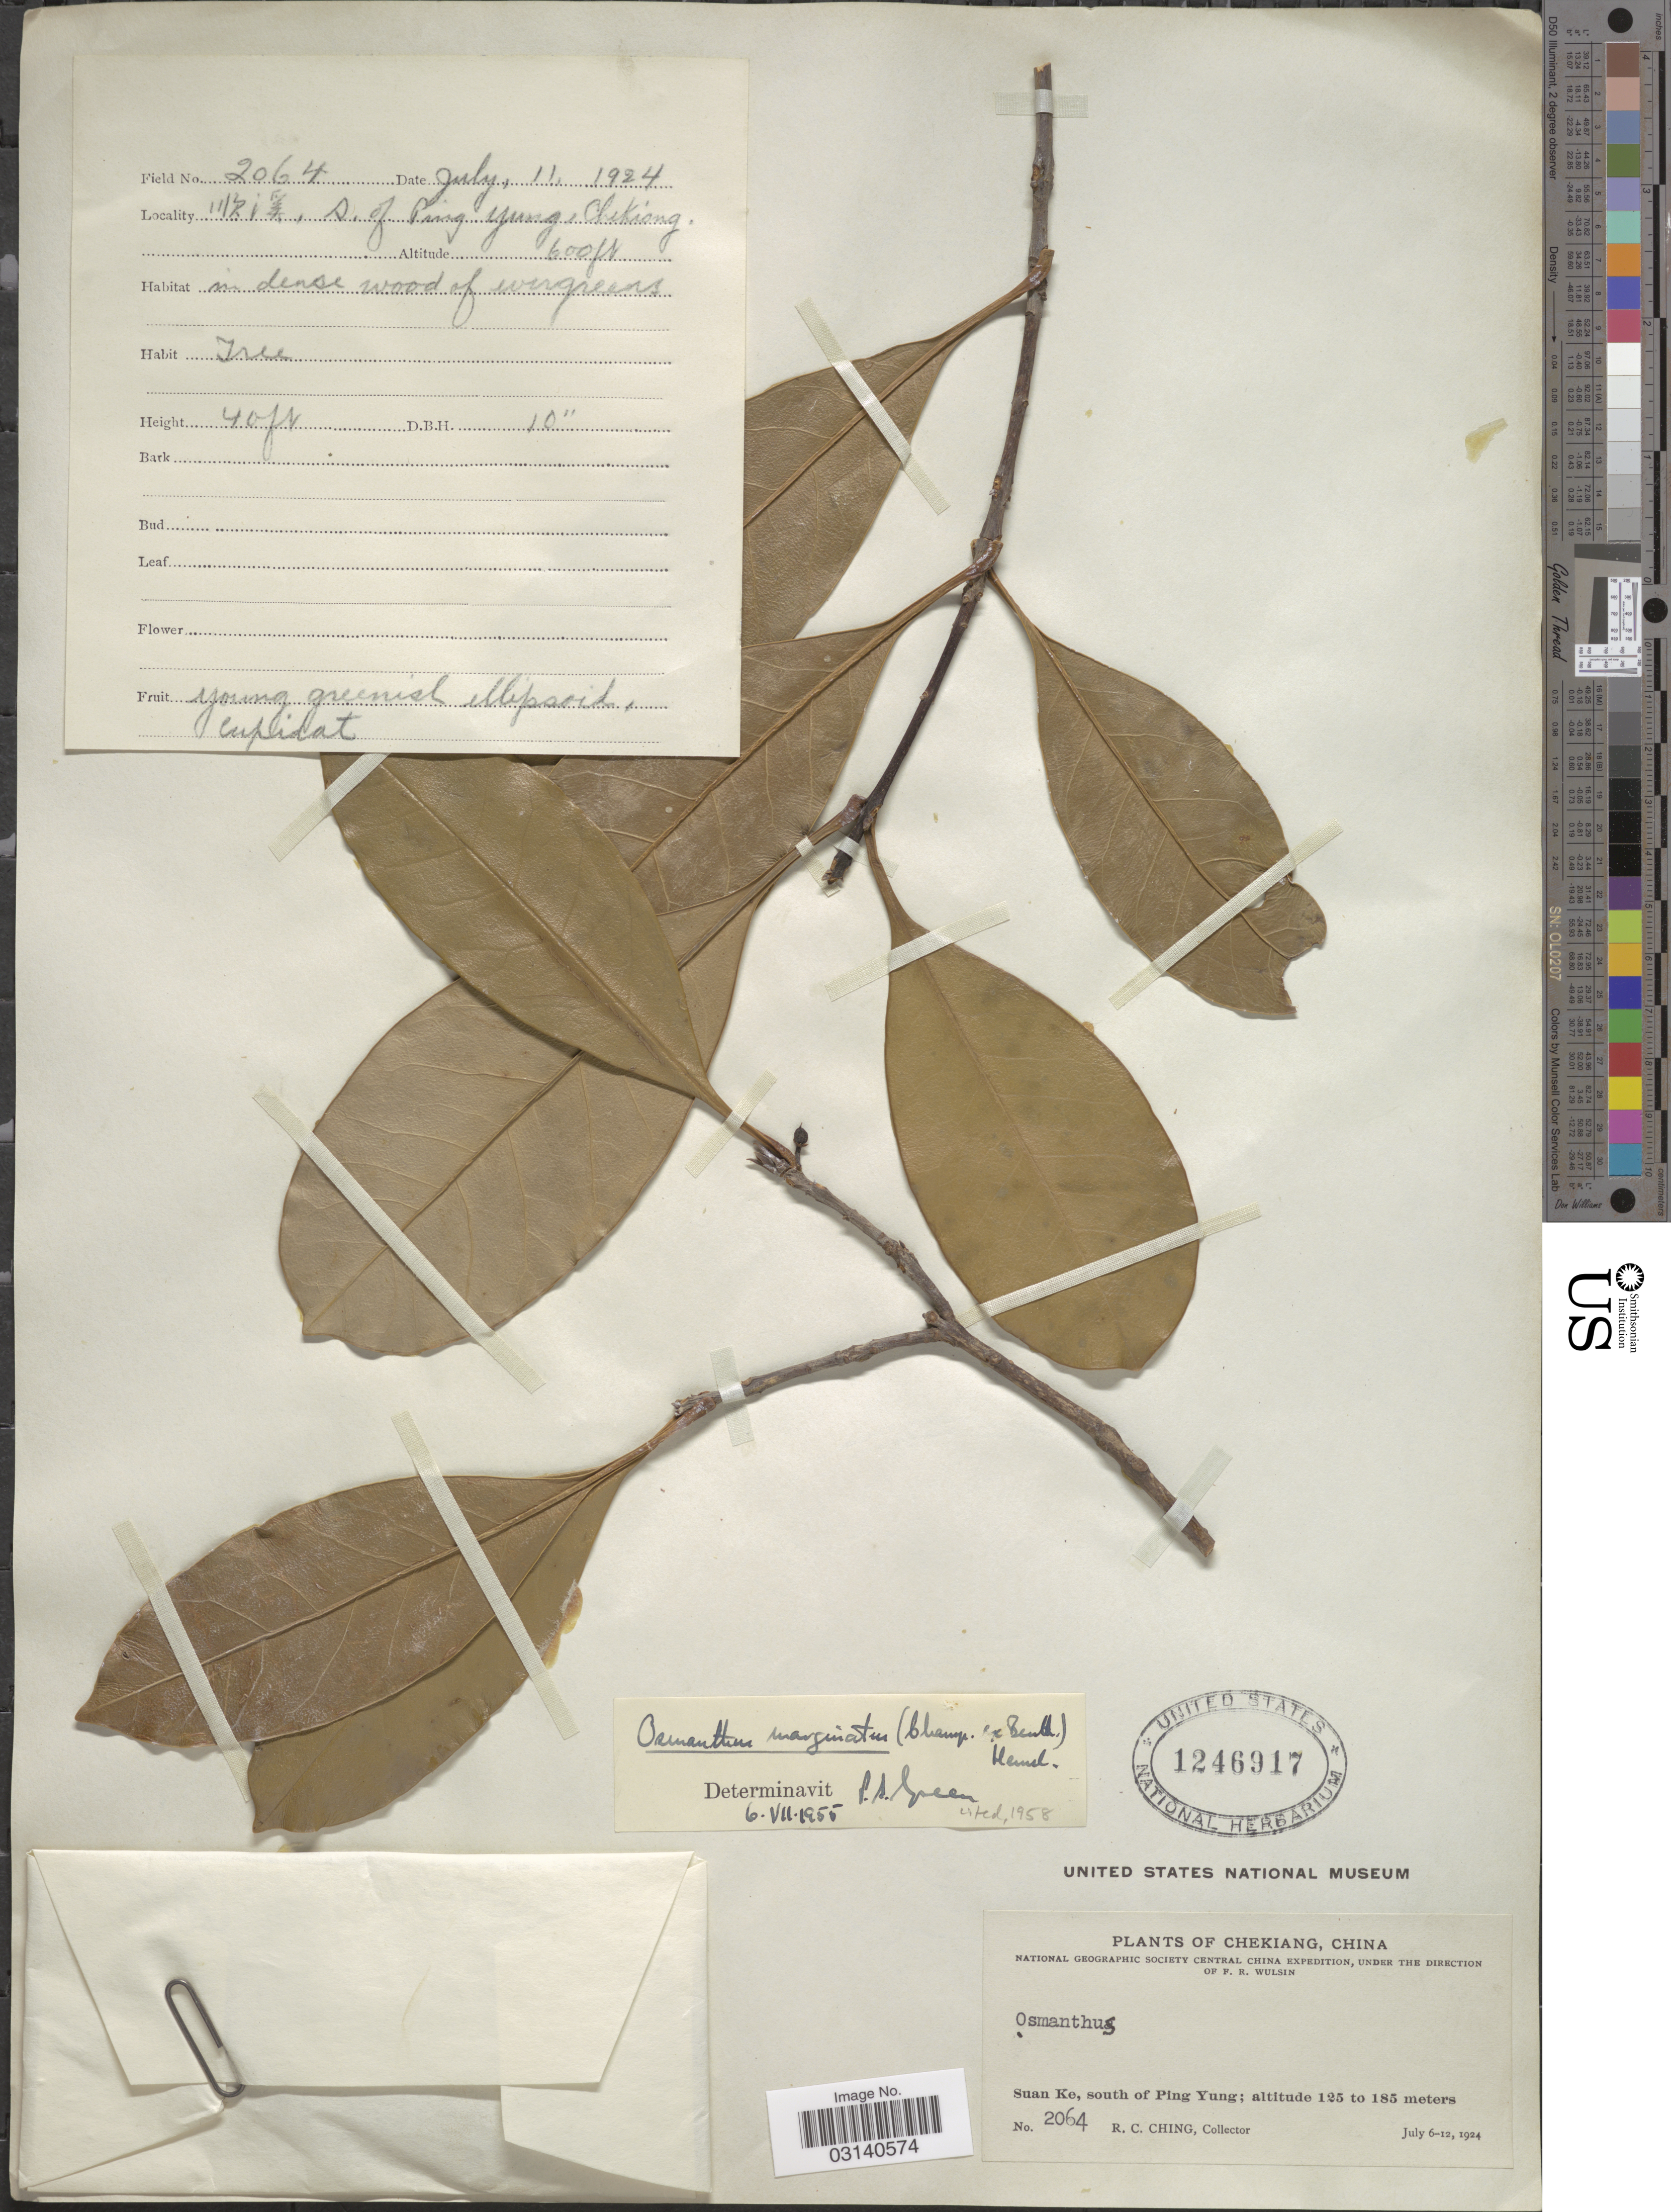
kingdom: Plantae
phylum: Tracheophyta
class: Magnoliopsida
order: Lamiales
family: Oleaceae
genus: Osmanthus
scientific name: Osmanthus marginatus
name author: (Champ. ex Benth.) Hemsl.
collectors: R. C. Ching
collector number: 2064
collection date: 1924-07-11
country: China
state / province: Zhejiang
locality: Chekiang, China, Suan Ke, south of Ping Yung.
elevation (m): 183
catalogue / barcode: US 1246917